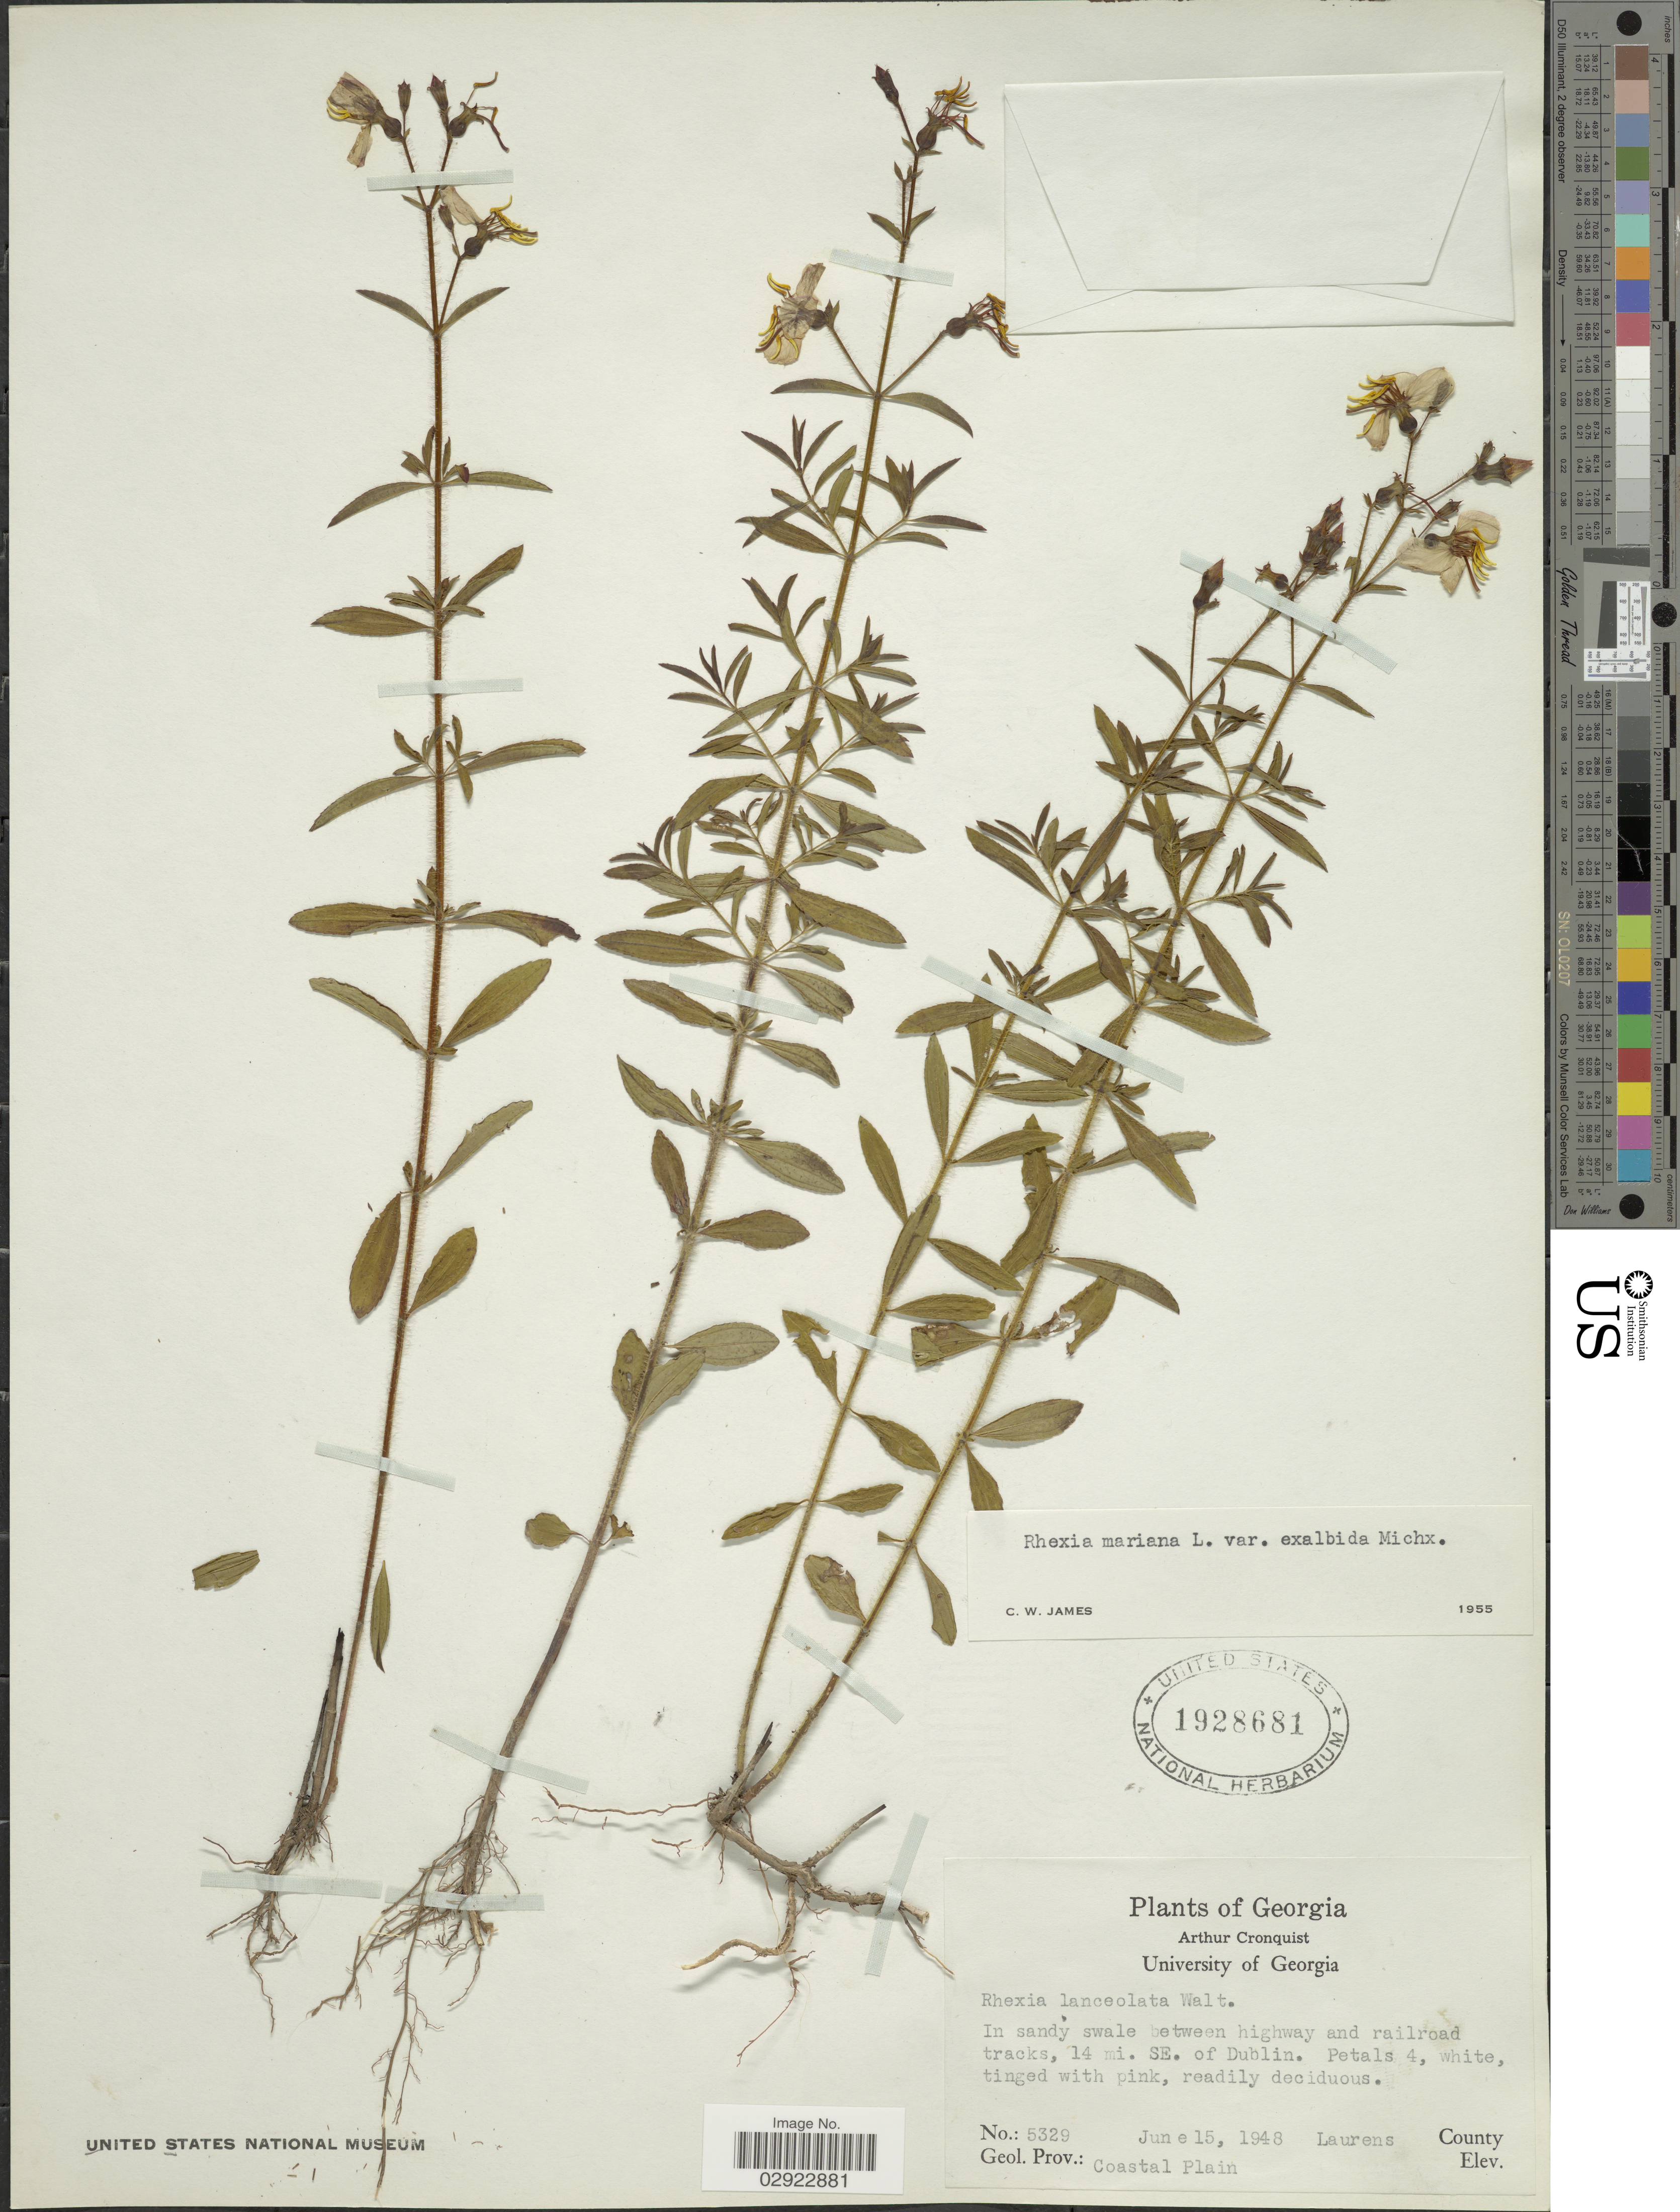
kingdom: Plantae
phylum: Tracheophyta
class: Magnoliopsida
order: Myrtales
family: Melastomataceae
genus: Rhexia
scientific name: Rhexia mariana var. exalbida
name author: Michx.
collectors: A. J. Cronquist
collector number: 5329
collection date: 1948-06-15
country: United States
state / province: Georgia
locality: In sandy swale between highway and railroad tracks, 14 mi. SE. of Dublin. Geol. Prov.: Coastal Plain. Laurens County.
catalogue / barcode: US 1928681